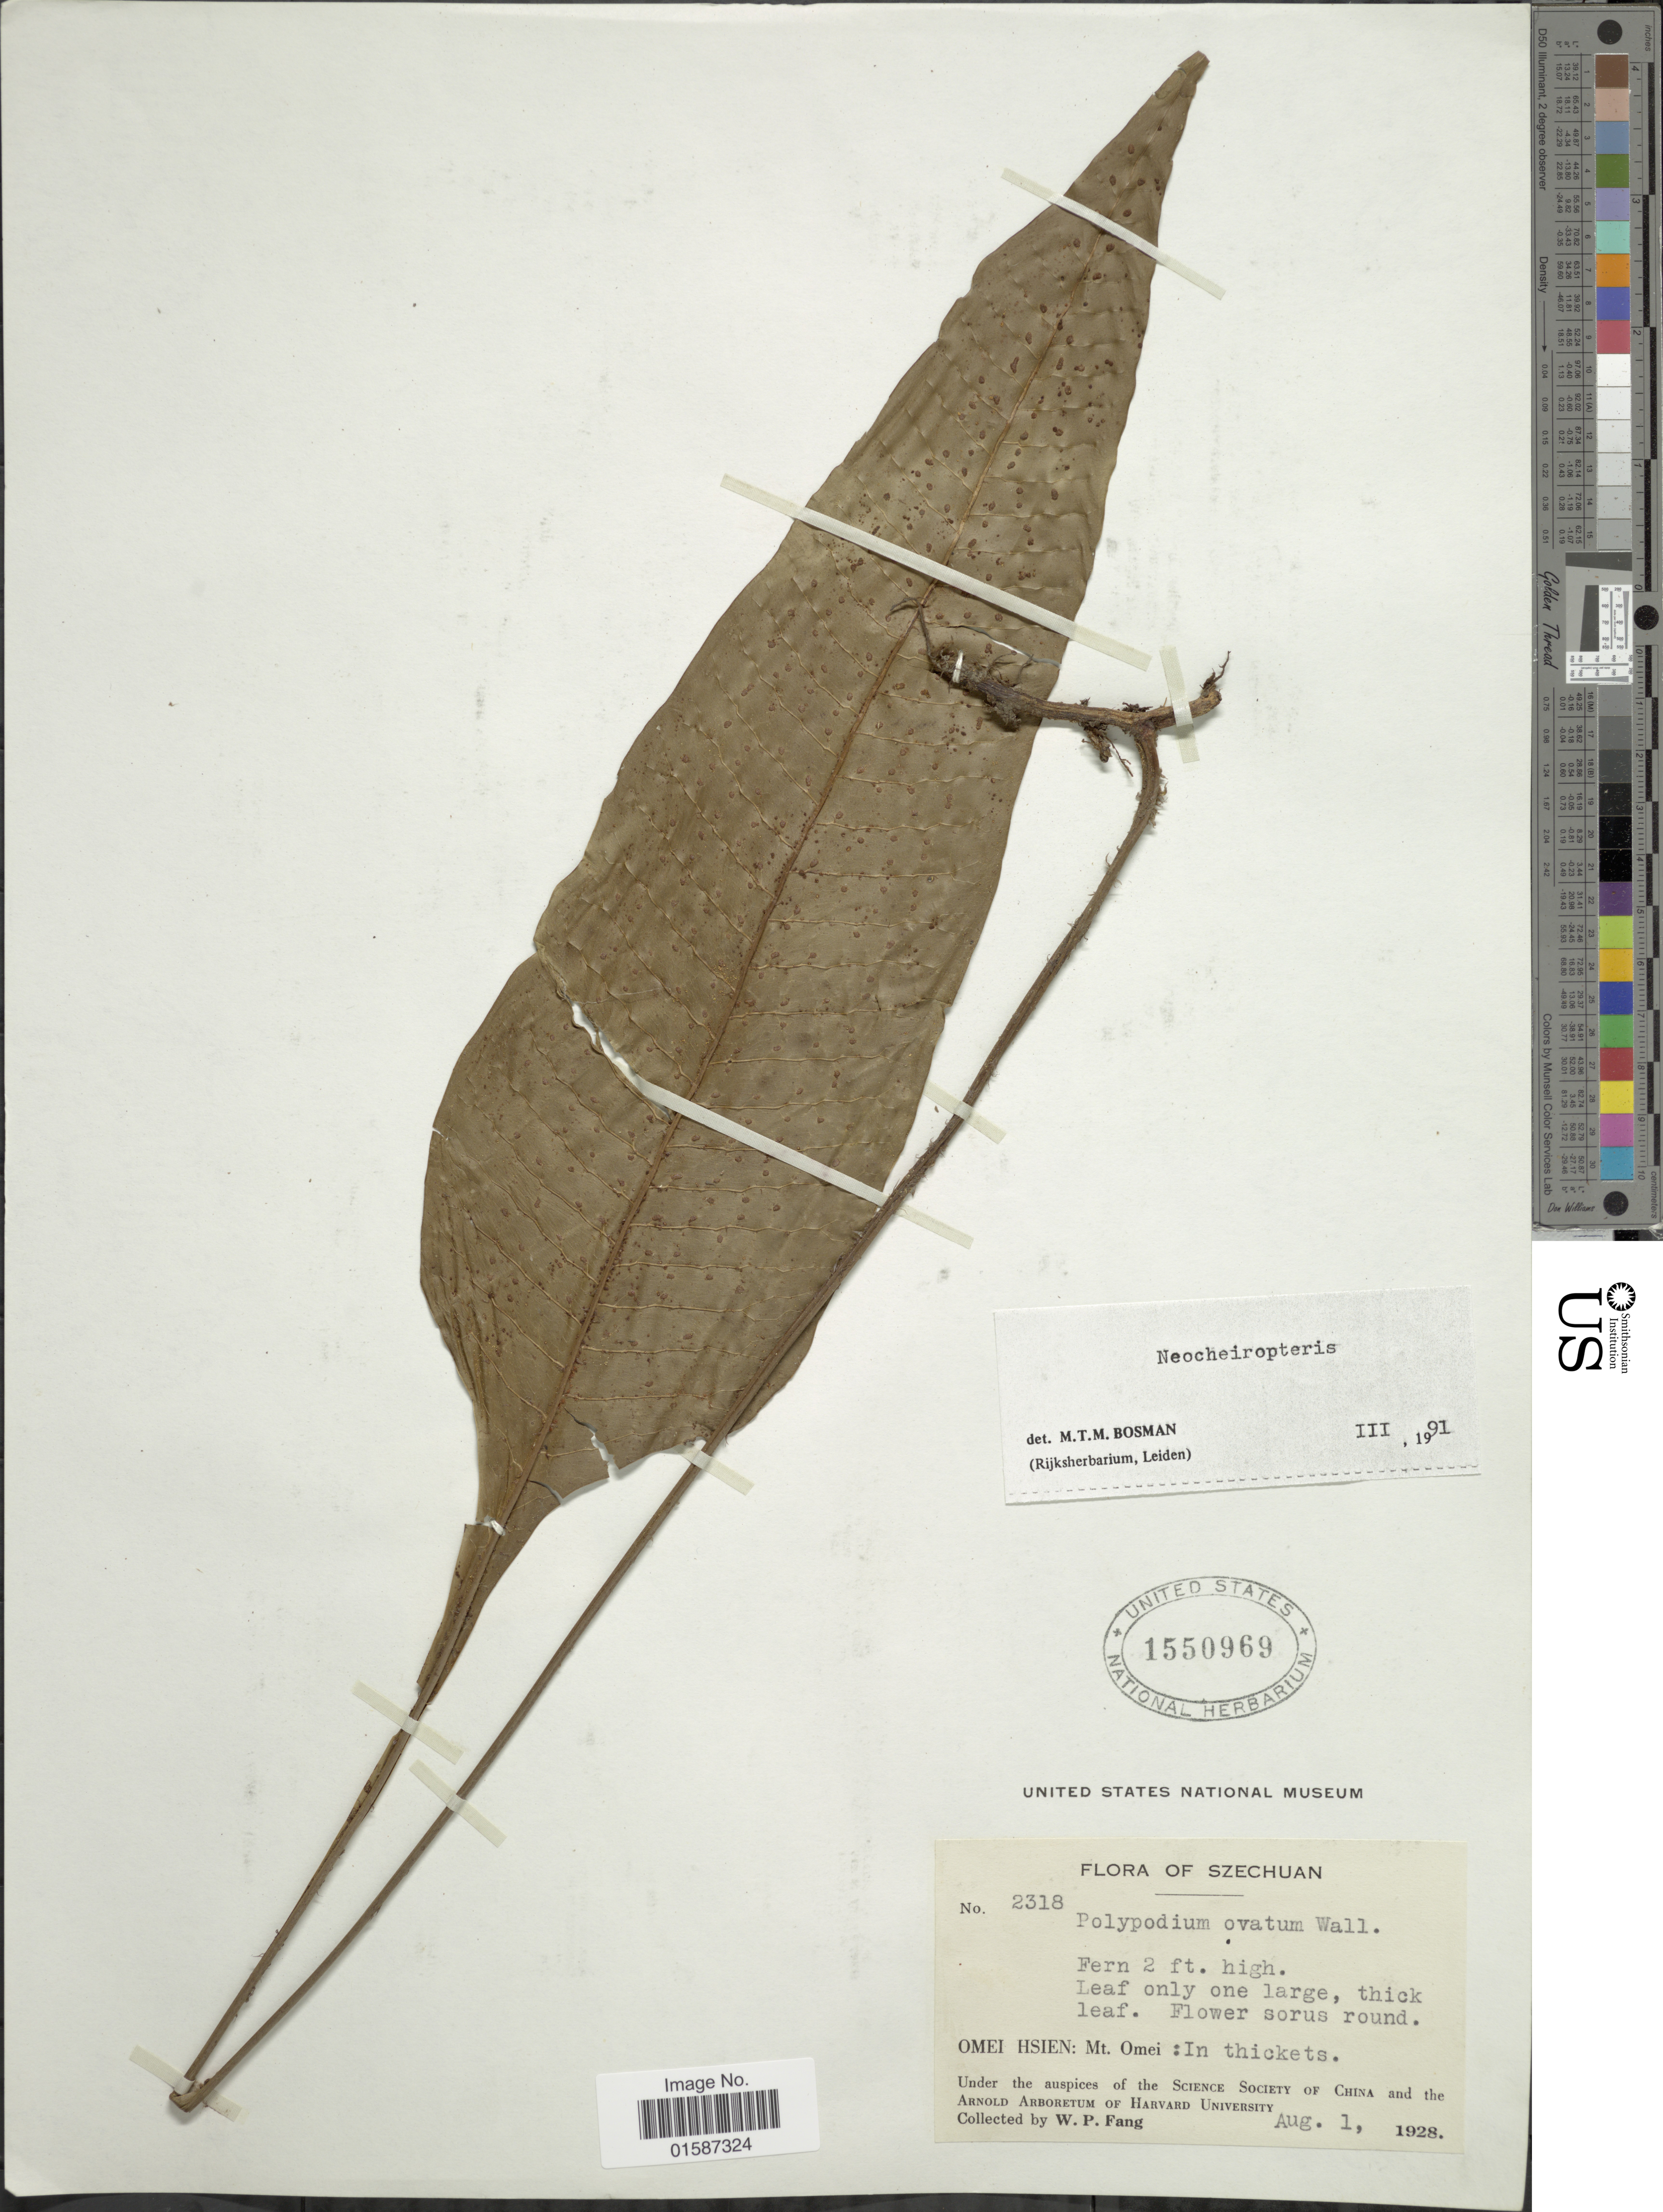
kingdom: Plantae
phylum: Tracheophyta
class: Polypodiopsida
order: Polypodiales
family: Polypodiaceae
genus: Neolepisorus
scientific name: Neolepisorus ovatus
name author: (Bedd.) Ching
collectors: W. P. Fang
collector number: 2318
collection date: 1928-08-01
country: China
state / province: Sichuan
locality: Szechuan, Omei Hsien: Mt. Omei : in thickets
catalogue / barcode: US 1550969